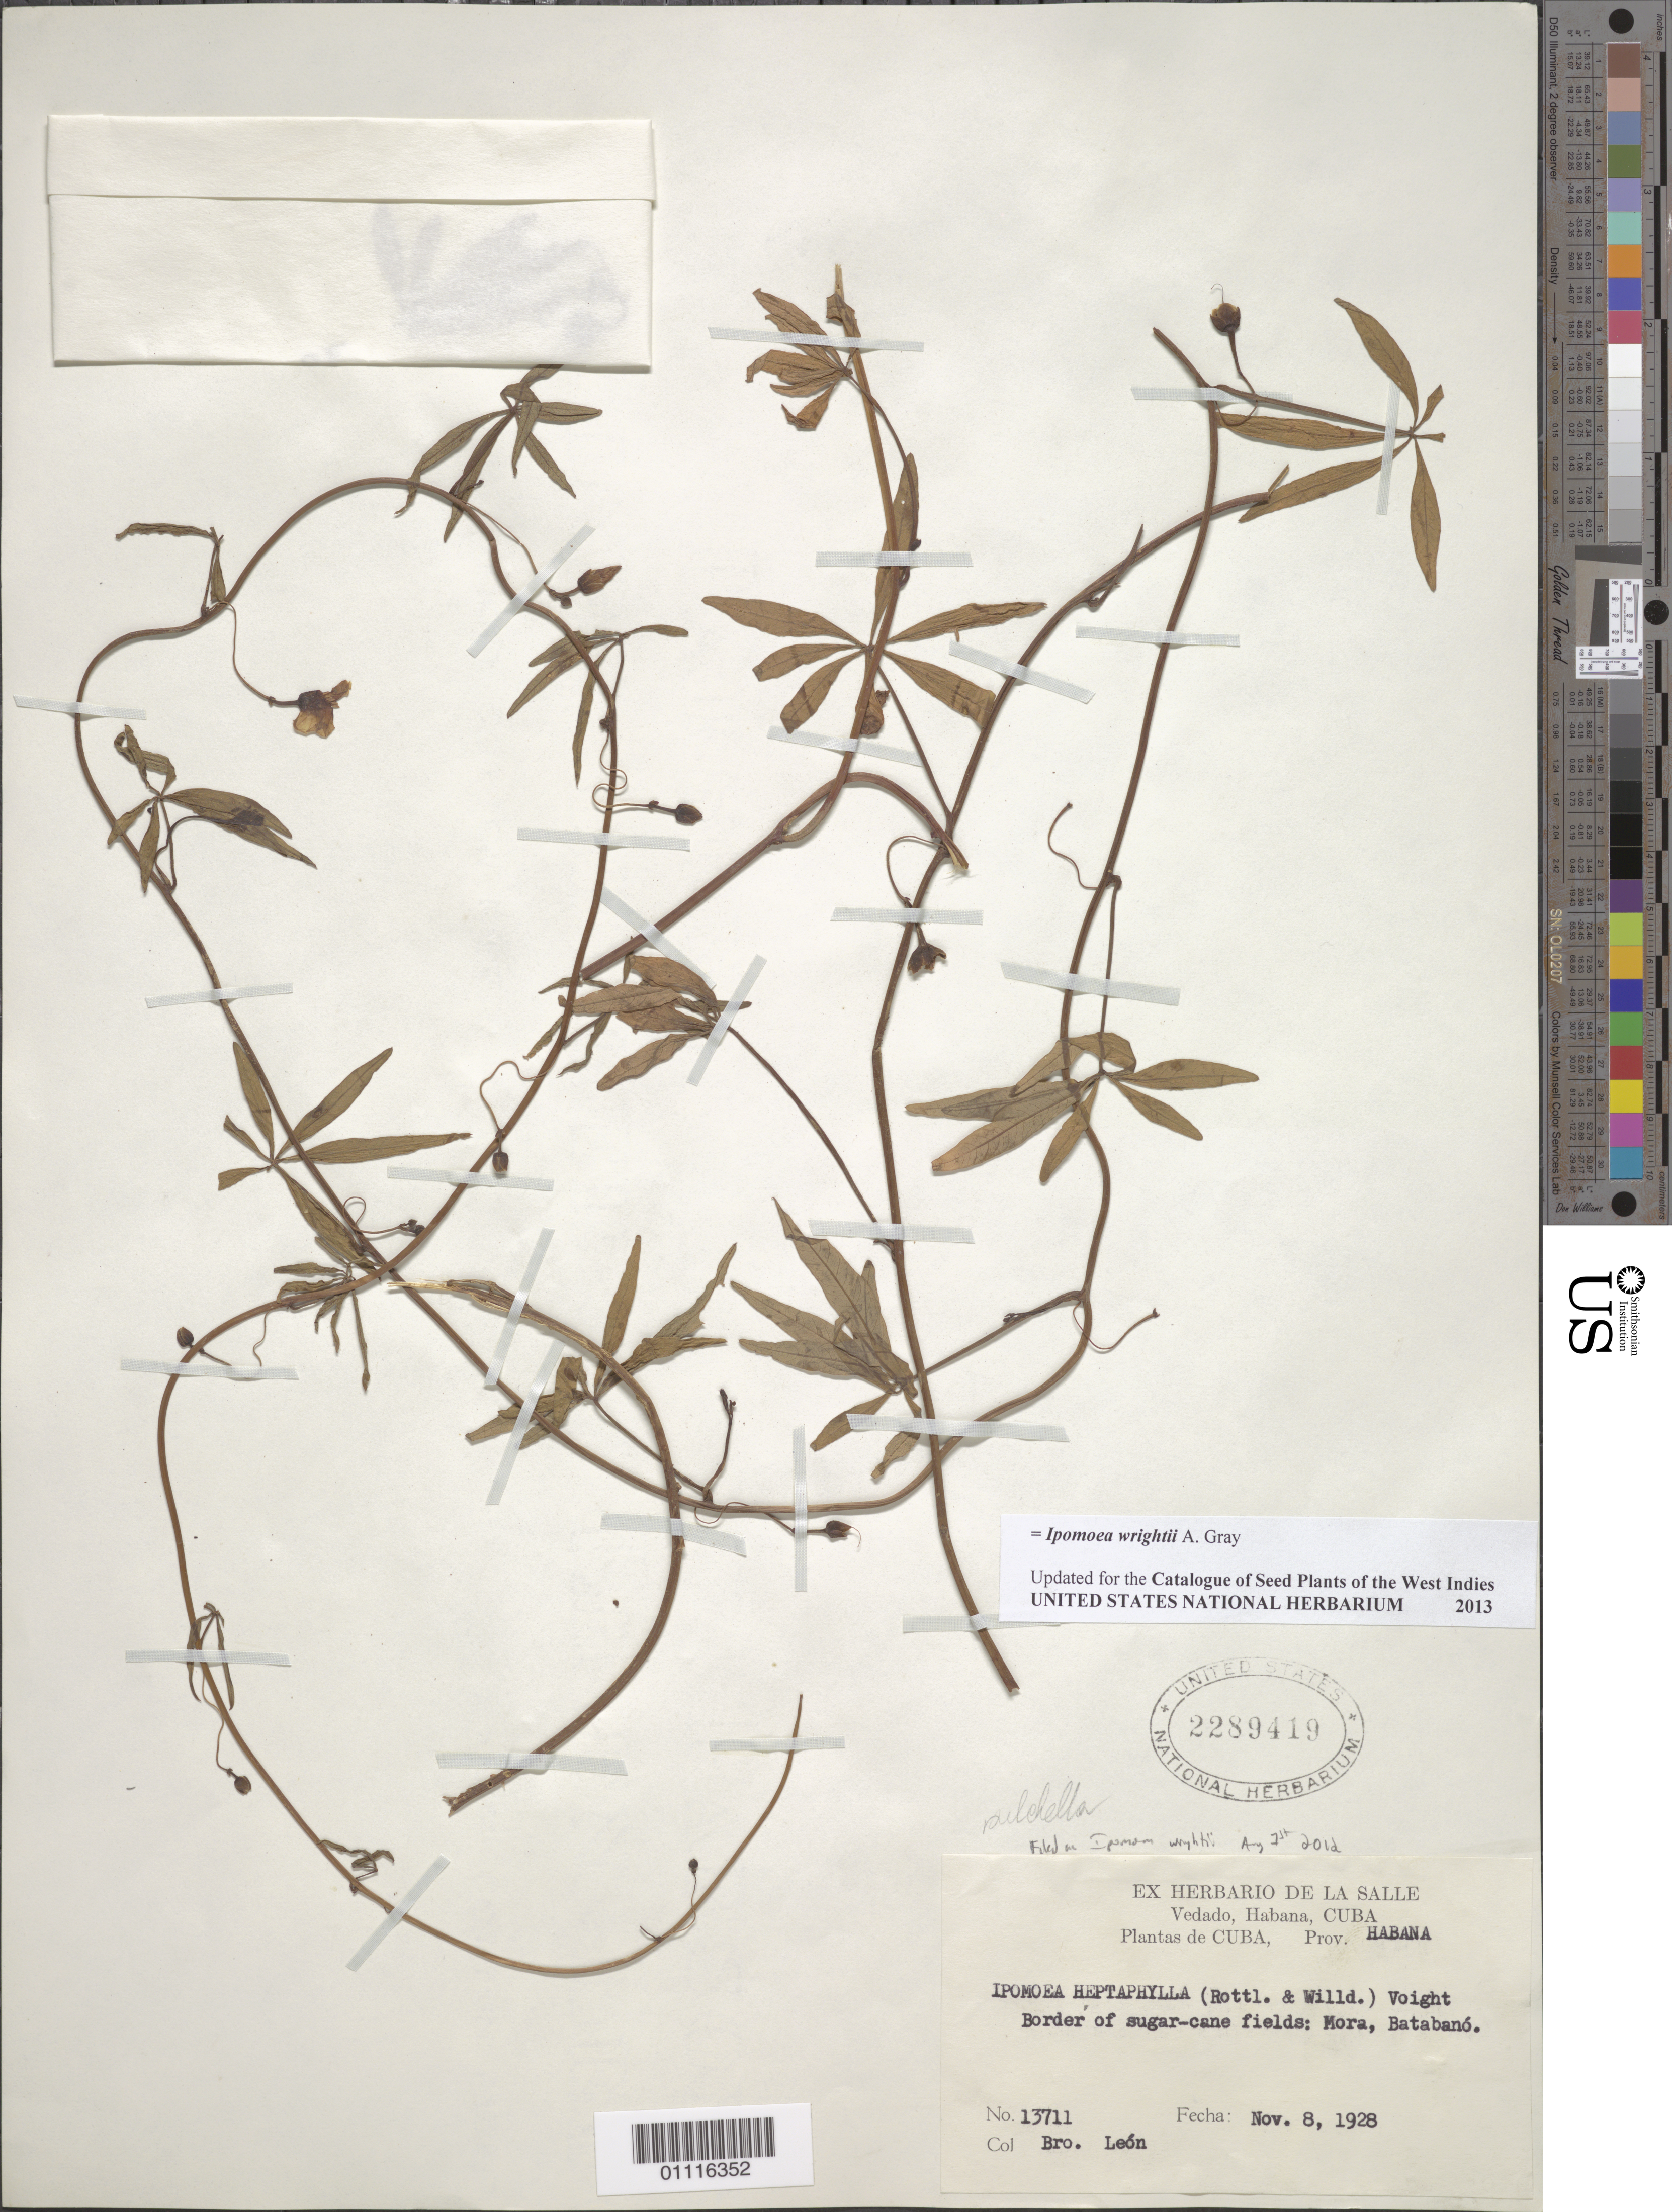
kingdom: Plantae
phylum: Tracheophyta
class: Magnoliopsida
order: Solanales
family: Convolvulaceae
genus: Ipomoea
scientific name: Ipomoea wrightii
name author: A. Gray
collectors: Bro. León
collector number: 13711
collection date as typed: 08 Nov 1928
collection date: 1928-11-08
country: Cuba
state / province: La Habana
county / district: Batabanó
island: Cuba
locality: Border of sugar-cane fields: Mora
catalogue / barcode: US 2289419